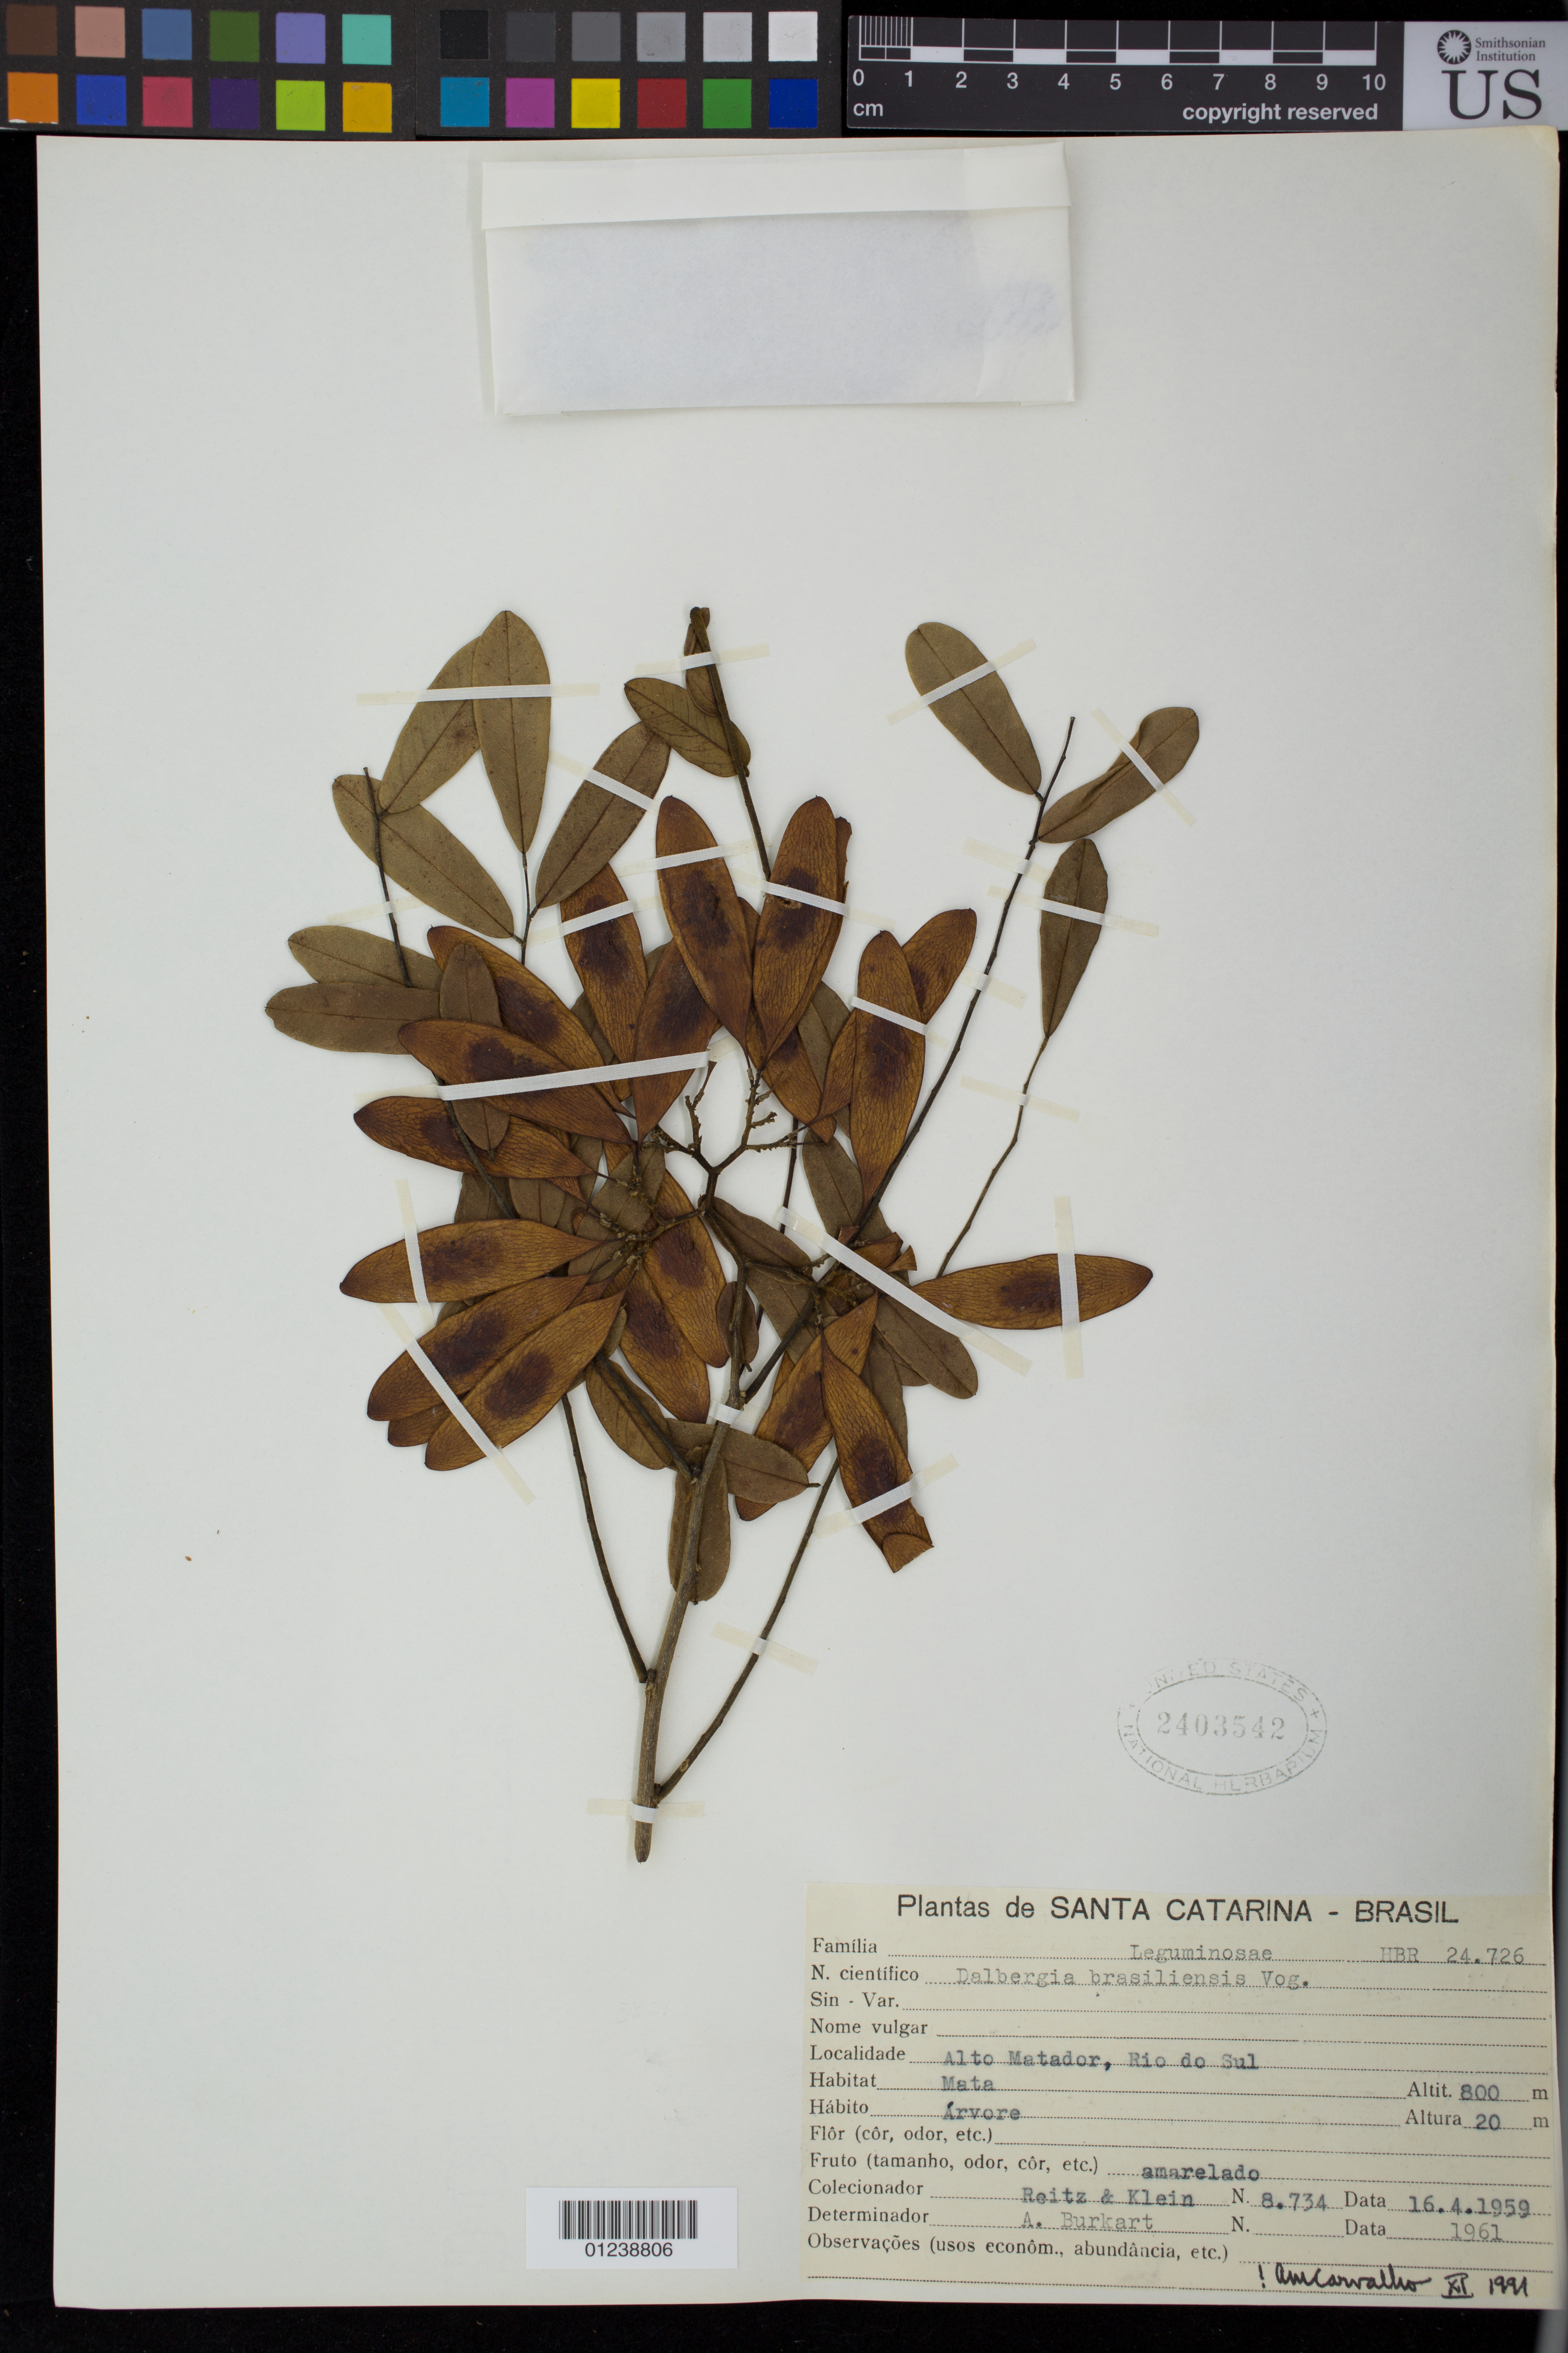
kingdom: Plantae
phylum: Tracheophyta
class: Magnoliopsida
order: Fabales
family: Fabaceae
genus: Dalbergia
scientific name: Dalbergia brasiliensis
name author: Vogel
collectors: -- Reitz & Klein, --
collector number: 8734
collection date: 1959-04-16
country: Brazil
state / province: Santa Catarina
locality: Alto Matador, Rio do Sul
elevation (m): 800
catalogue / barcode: US 2403542